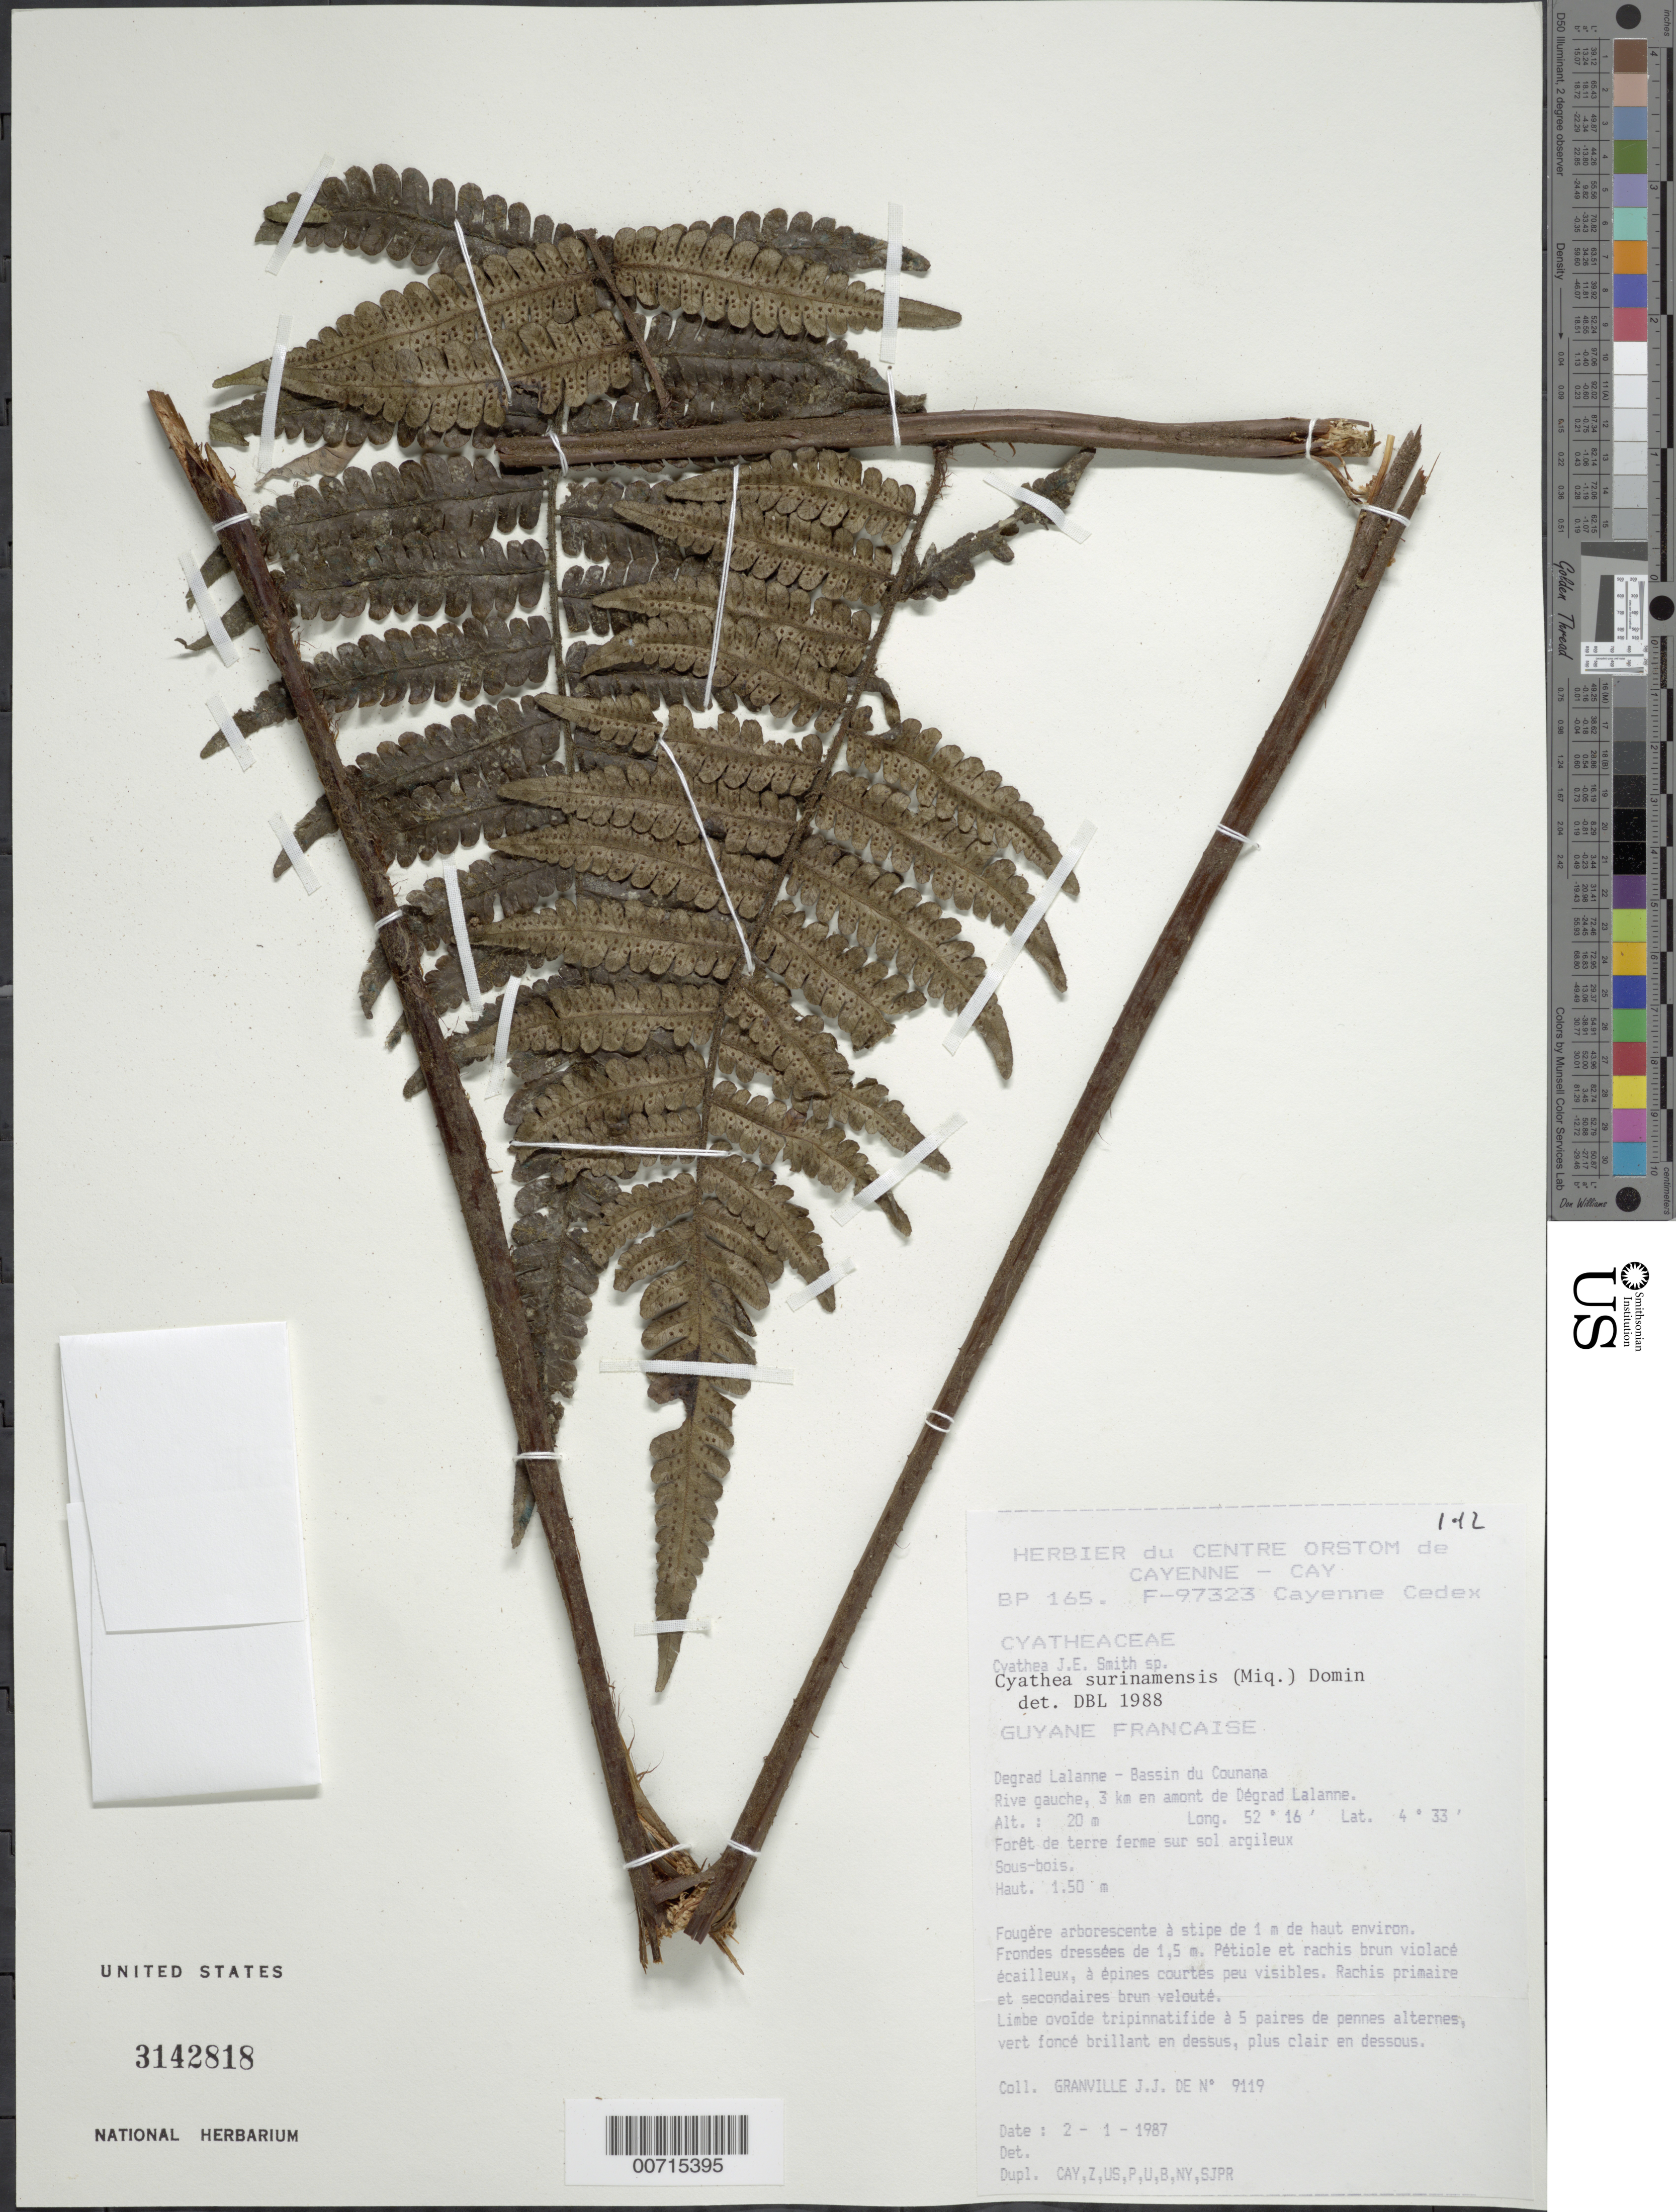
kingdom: Plantae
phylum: Tracheophyta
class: Polypodiopsida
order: Cyatheales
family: Cyatheaceae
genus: Cyathea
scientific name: Cyathea surinamensis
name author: (Miq.) Domin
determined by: Lellinger, David B., (BOT), Smithsonian Institution - National Museum of Natural History (UNITED STATES)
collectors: J.-J. de Granville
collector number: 9119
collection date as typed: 2-Jan-87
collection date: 1987-01-02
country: French Guiana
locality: Dégrad Lalanne, Bassin du Counana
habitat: Forest on terre firme, clayey soil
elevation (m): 20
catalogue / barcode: US 3142818